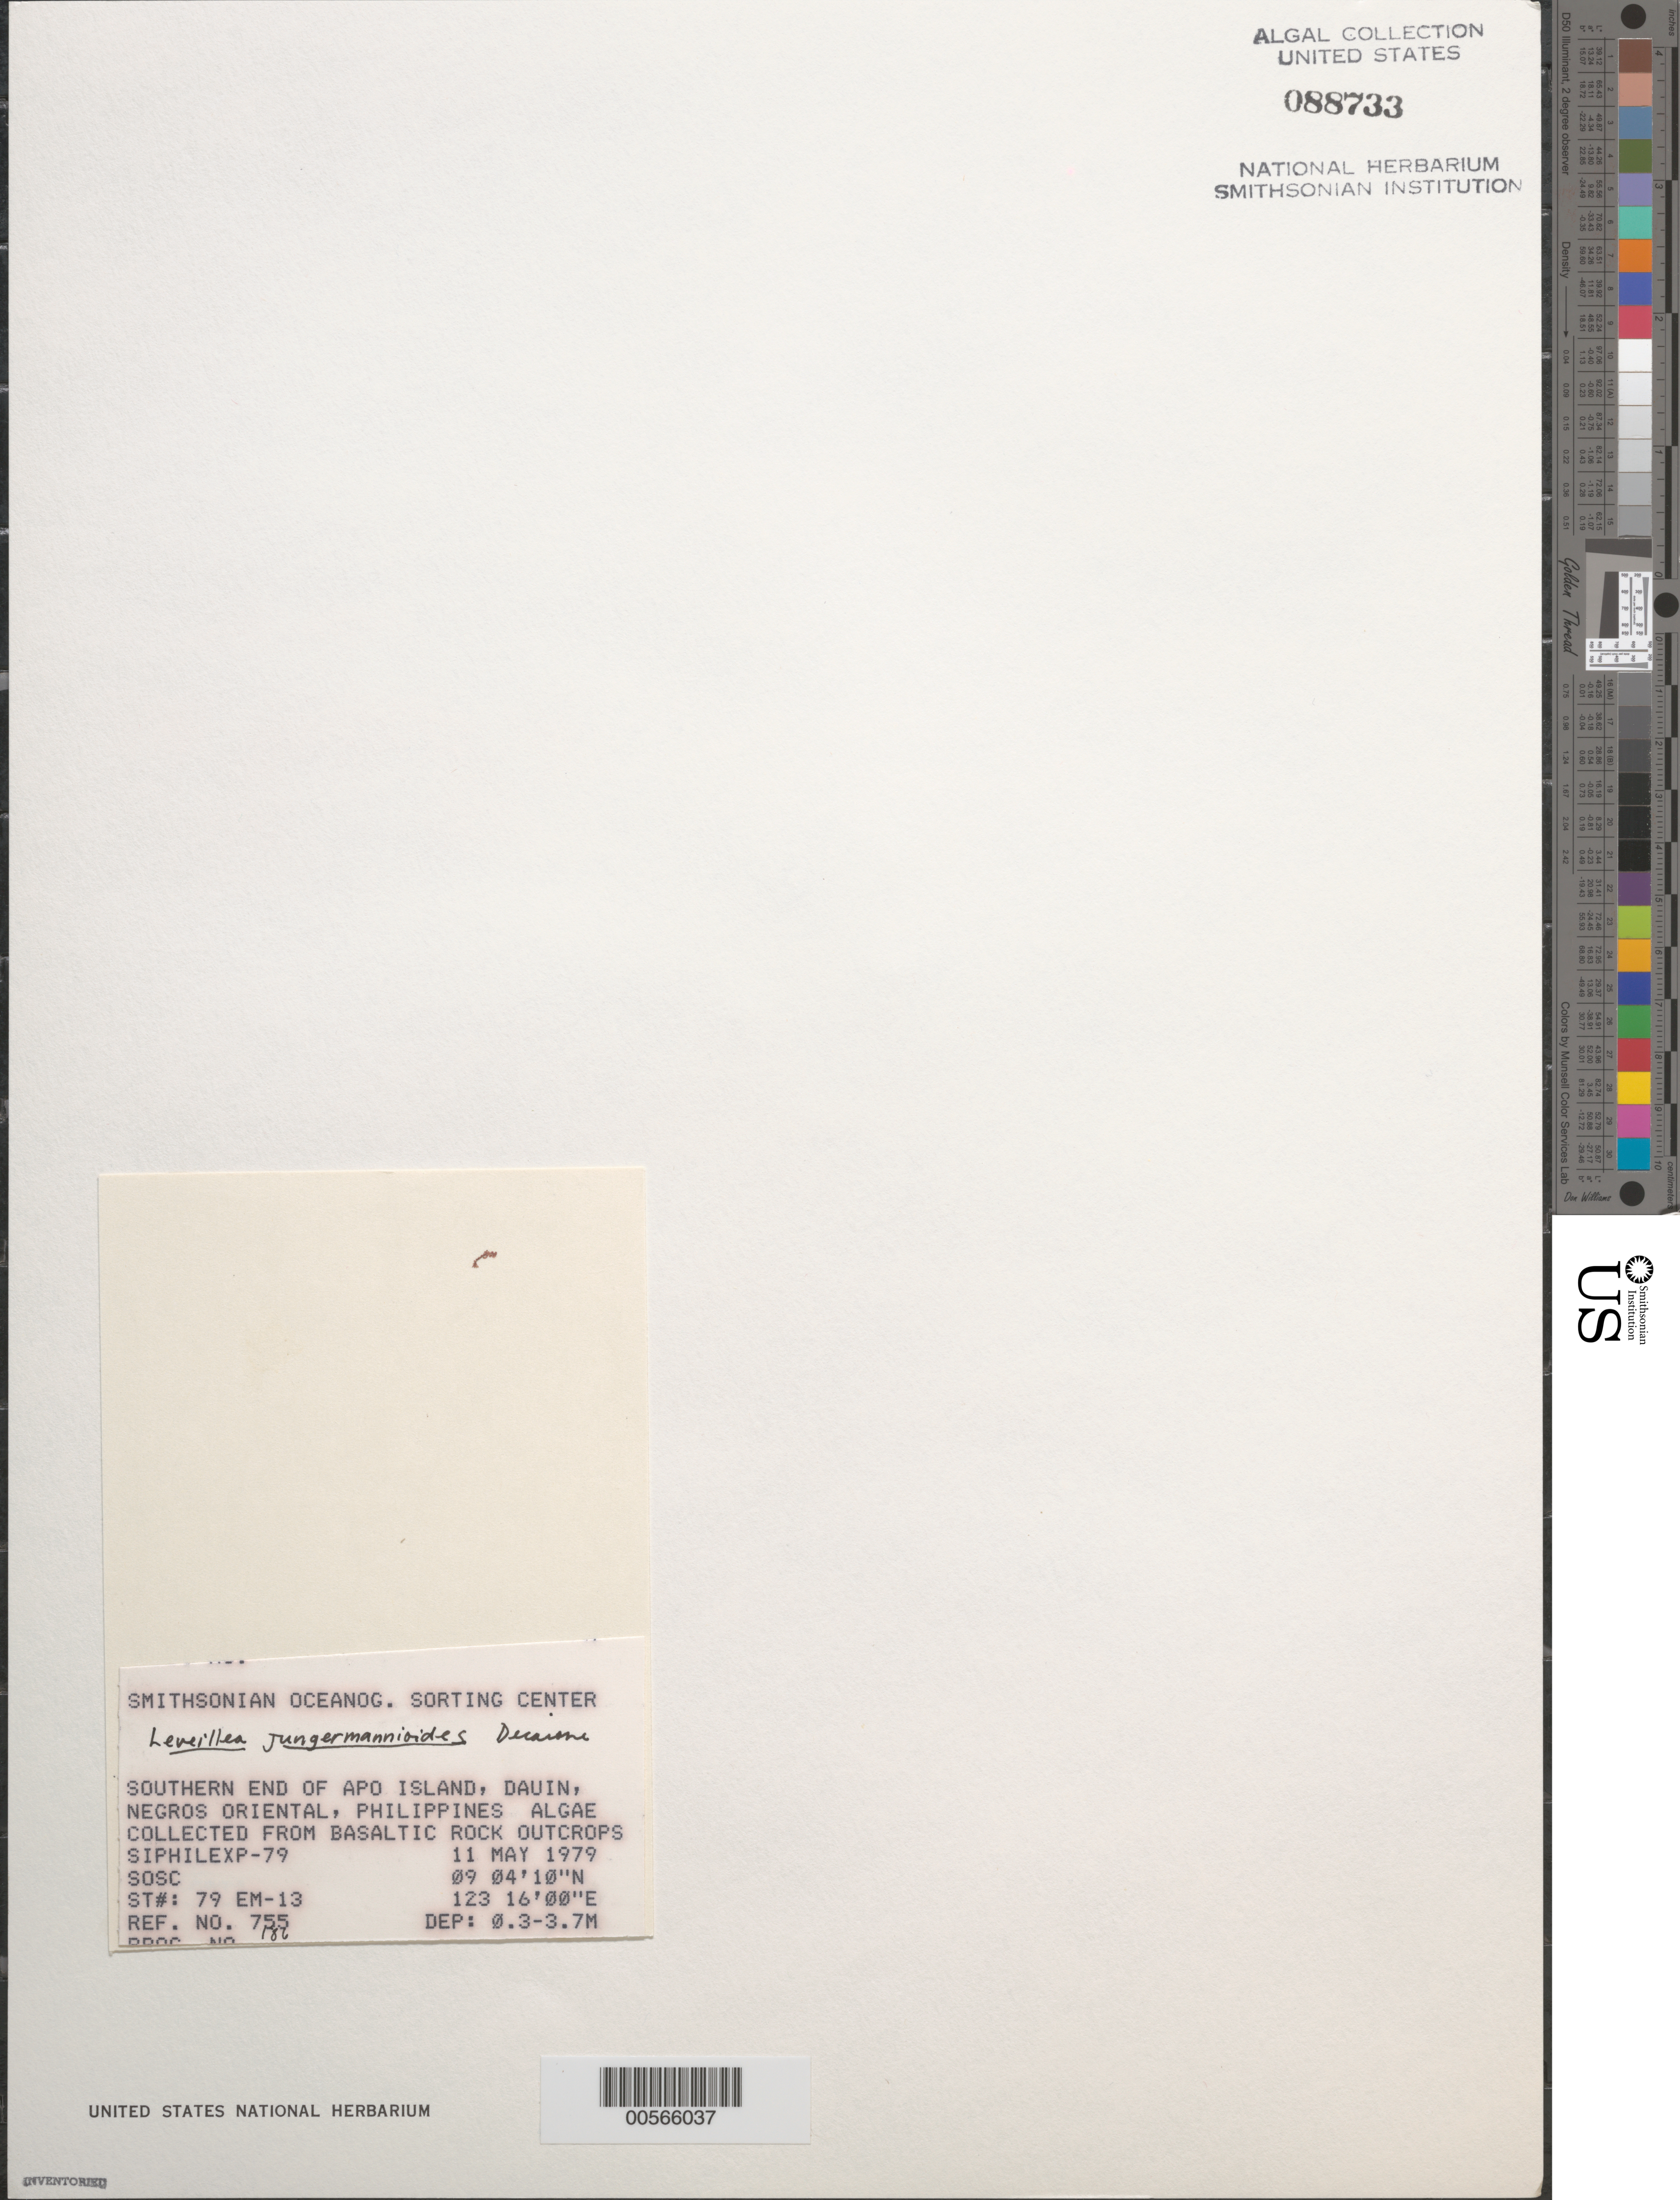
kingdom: Plantae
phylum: Rhodophyta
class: Florideophyceae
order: Ceramiales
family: Rhodomelaceae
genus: Leveillea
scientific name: Leveillea jungermannioides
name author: (Hering & G. Martens in G. Martens & Hering) Harv.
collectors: SOSC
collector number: Station 79 Em-13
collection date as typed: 11 May 1979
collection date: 1979-05-11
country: Philippines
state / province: Central Visayas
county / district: Negros Oriental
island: Negros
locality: Apo Island, Dauin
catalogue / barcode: US 88733